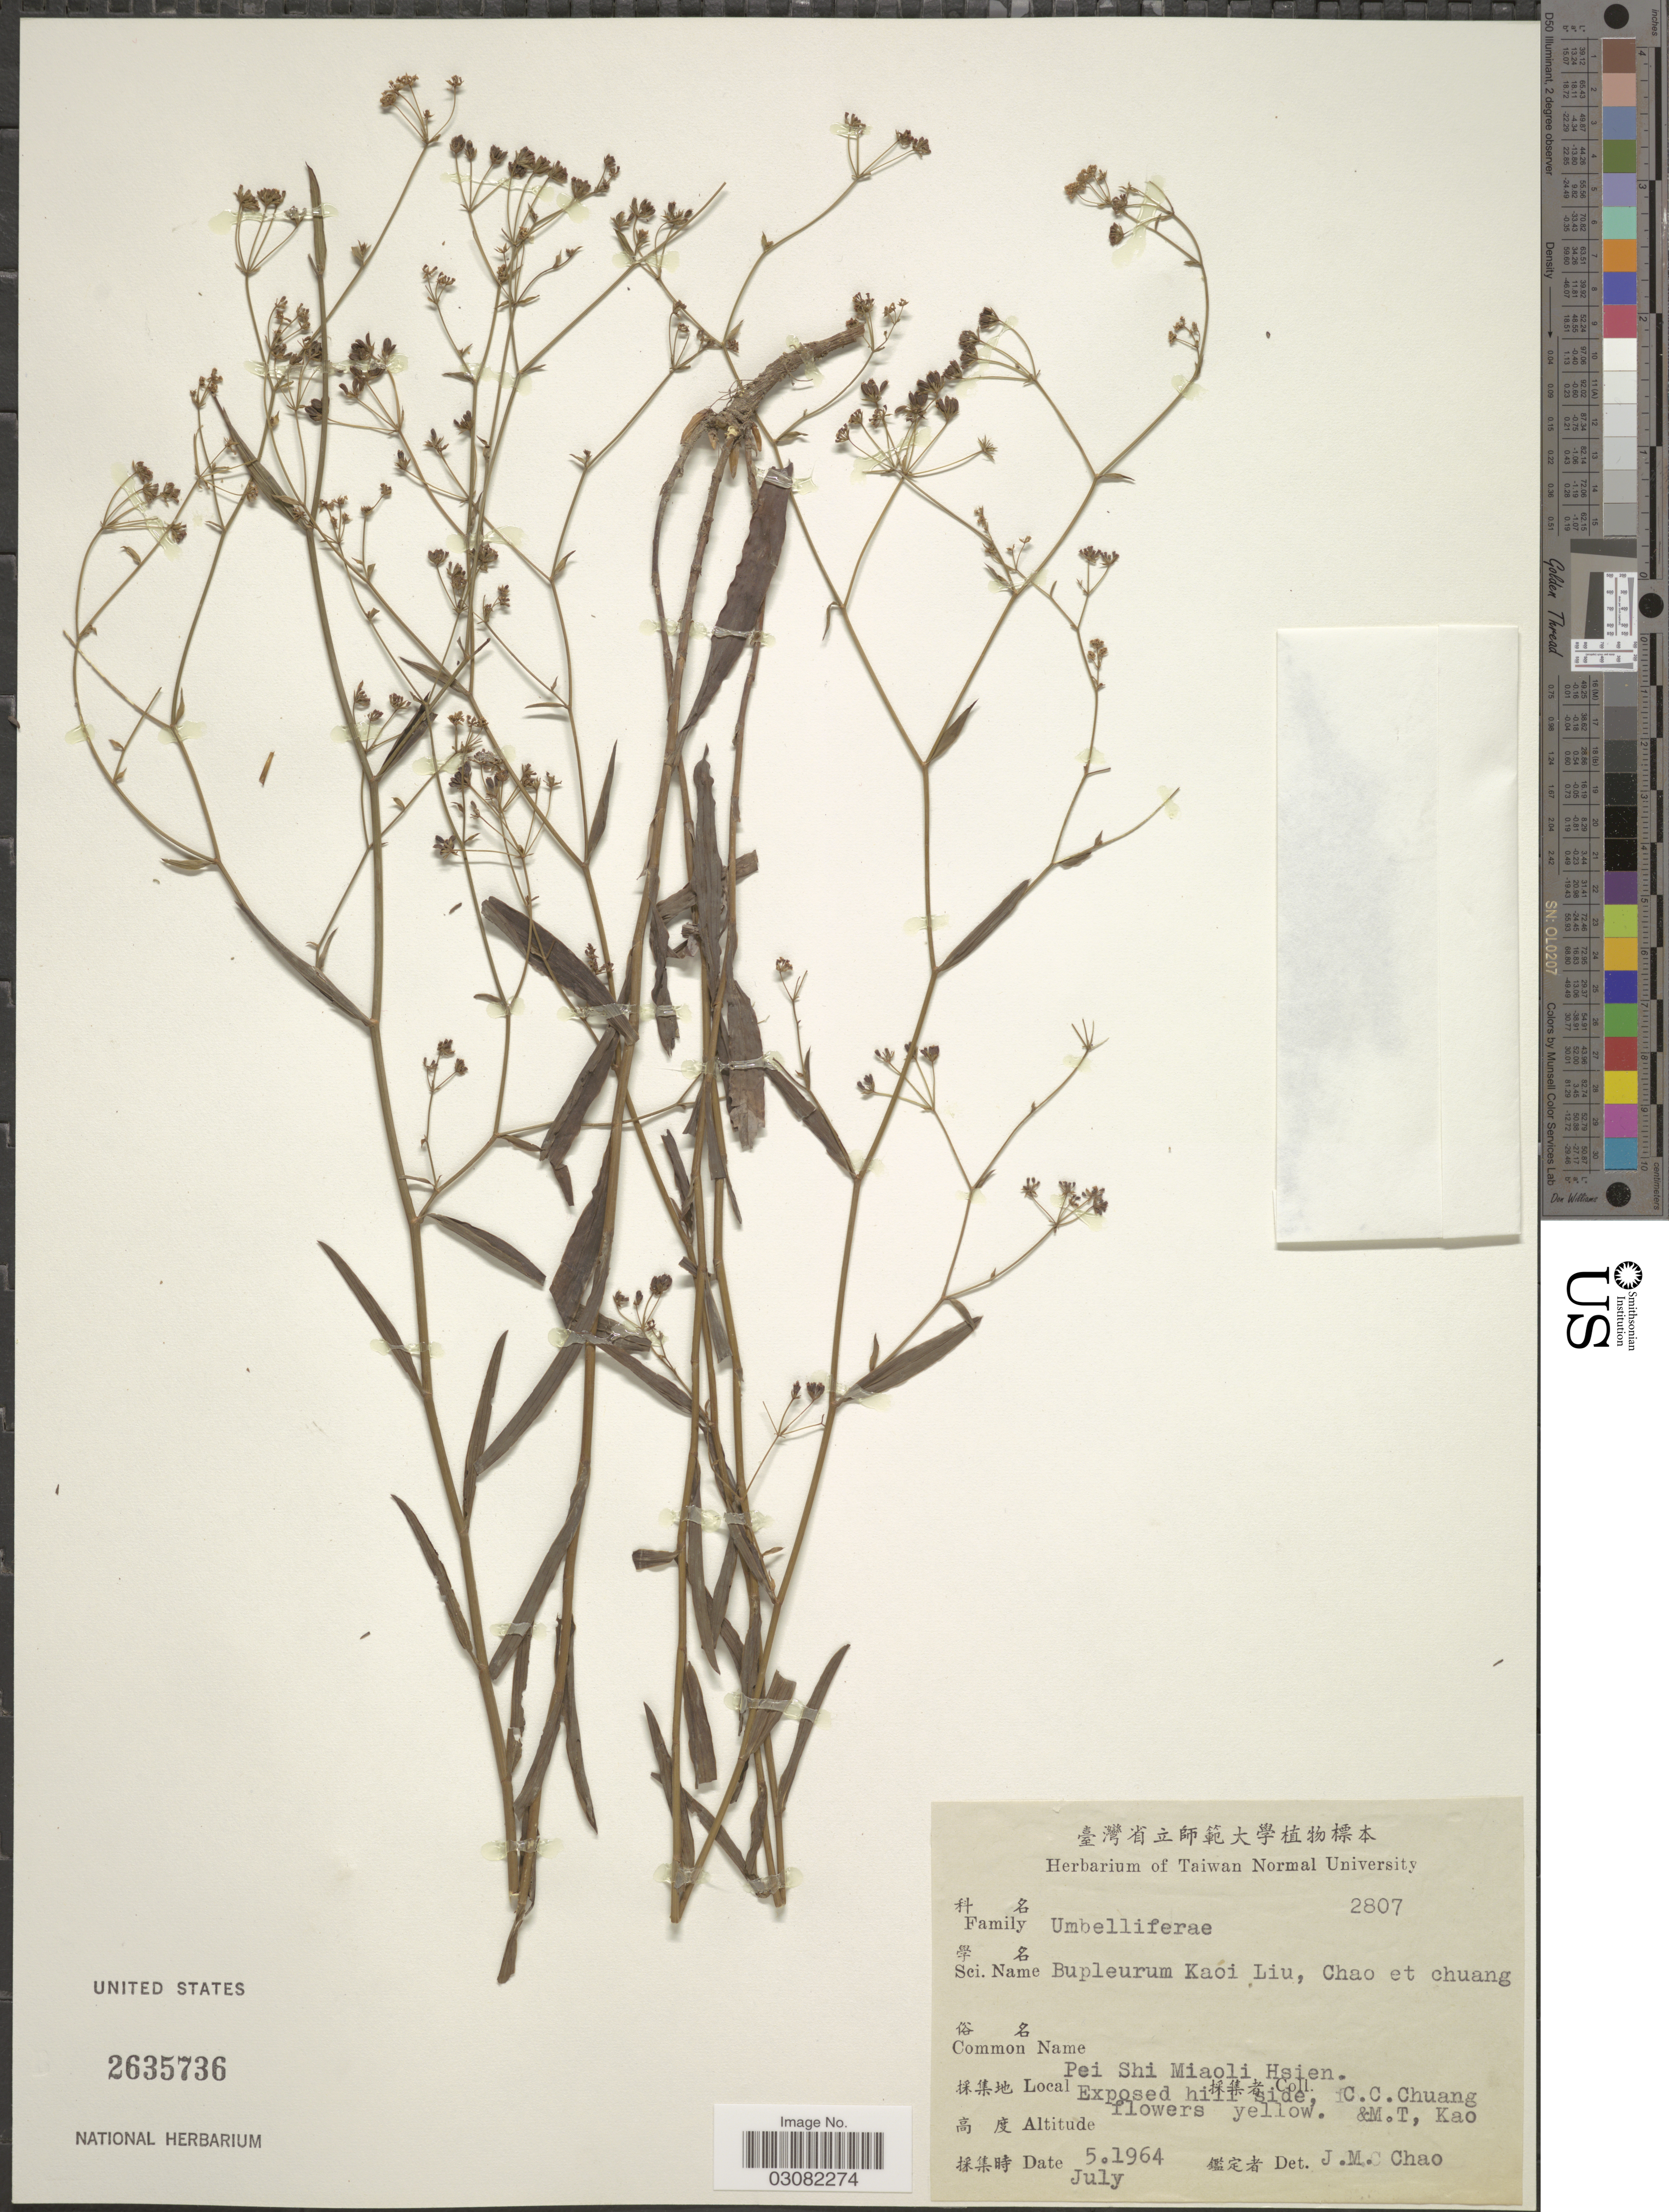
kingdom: Plantae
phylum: Tracheophyta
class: Magnoliopsida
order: Apiales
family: Apiaceae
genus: Bupleurum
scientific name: Bupleurum kaoi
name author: Liu et al.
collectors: C. C. Chuang & M. T. Kao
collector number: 2807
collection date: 1964-07-05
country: Taiwan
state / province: Miaoli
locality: Pei Shi Miaoli Hsien.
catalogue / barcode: US 2635736